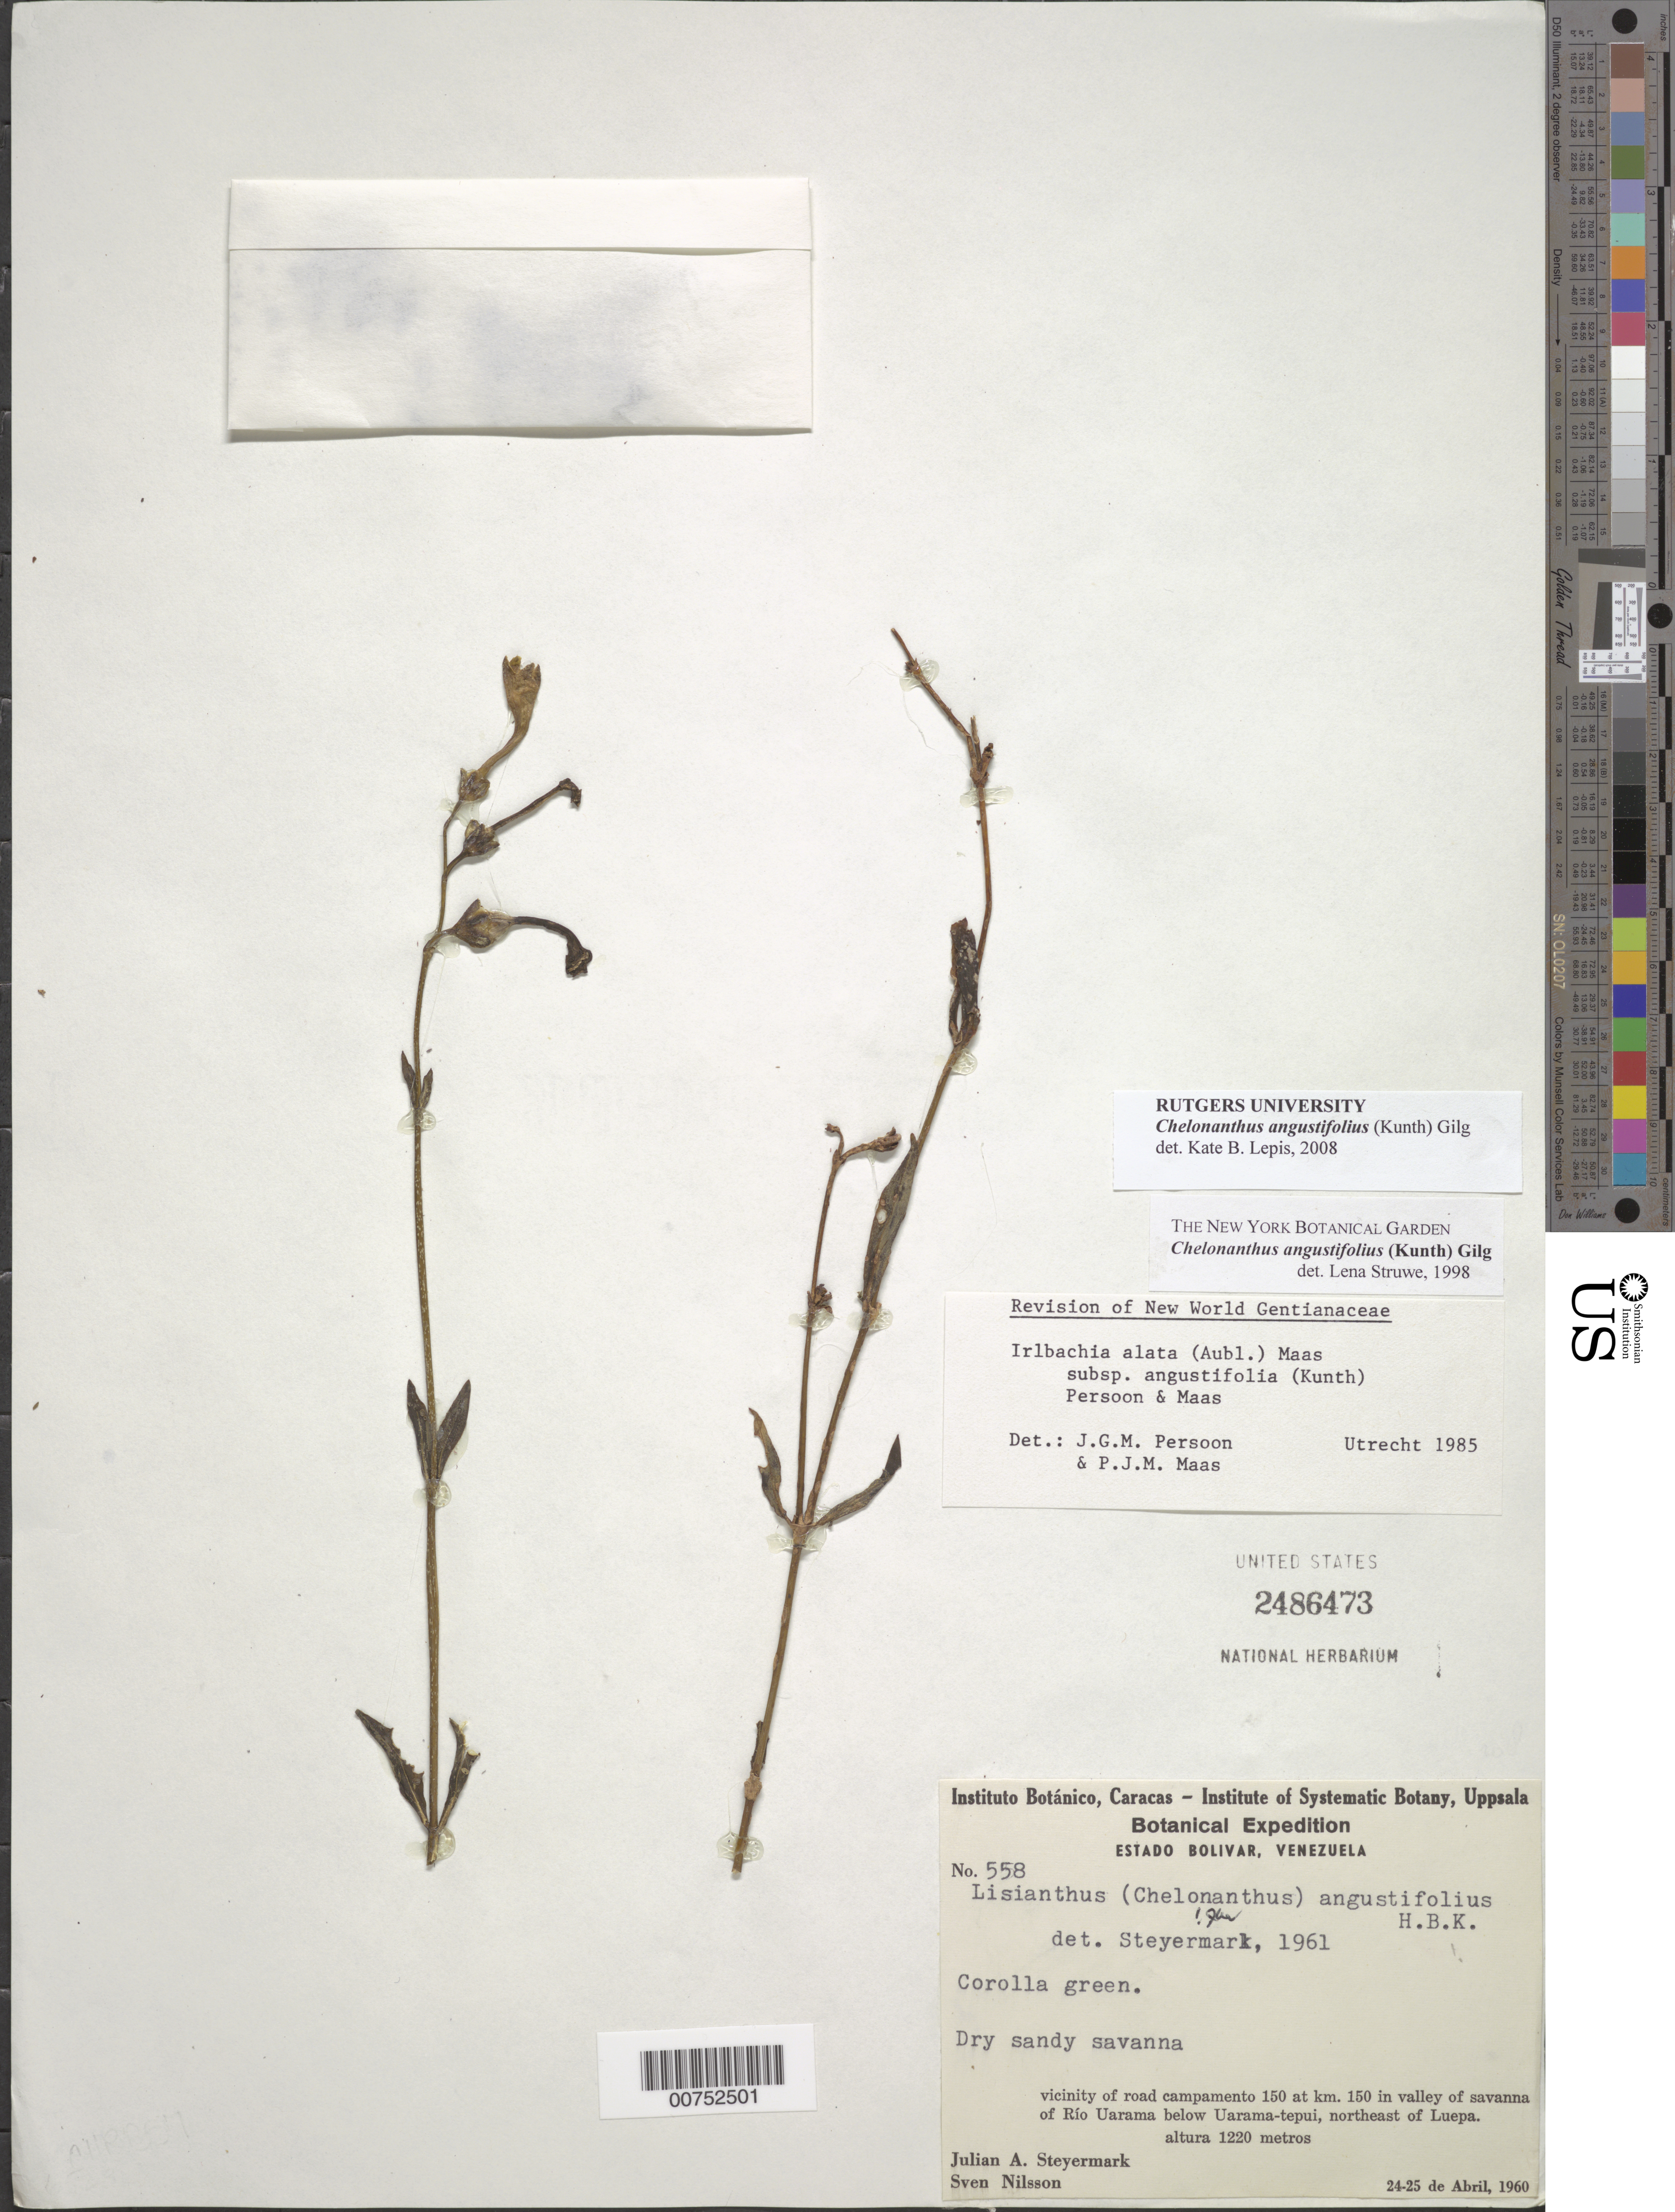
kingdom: Plantae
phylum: Tracheophyta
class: Magnoliopsida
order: Gentianales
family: Gentianaceae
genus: Chelonanthus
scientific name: Chelonanthus angustifolius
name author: (Kunth) Gilg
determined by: Struwe, L.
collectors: J. Steyermark & S. Nilsson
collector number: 60 558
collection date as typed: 24-Apr-60 to 25-Apr-60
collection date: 1960-04-24/1960-04-25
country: Venezuela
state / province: Bolívar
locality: Río Uarama, below Uarama-tepuí, NE of Luepa, vic. of road campamento 150 at km 150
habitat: Dry sandy savanna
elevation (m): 1220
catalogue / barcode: US 2486473